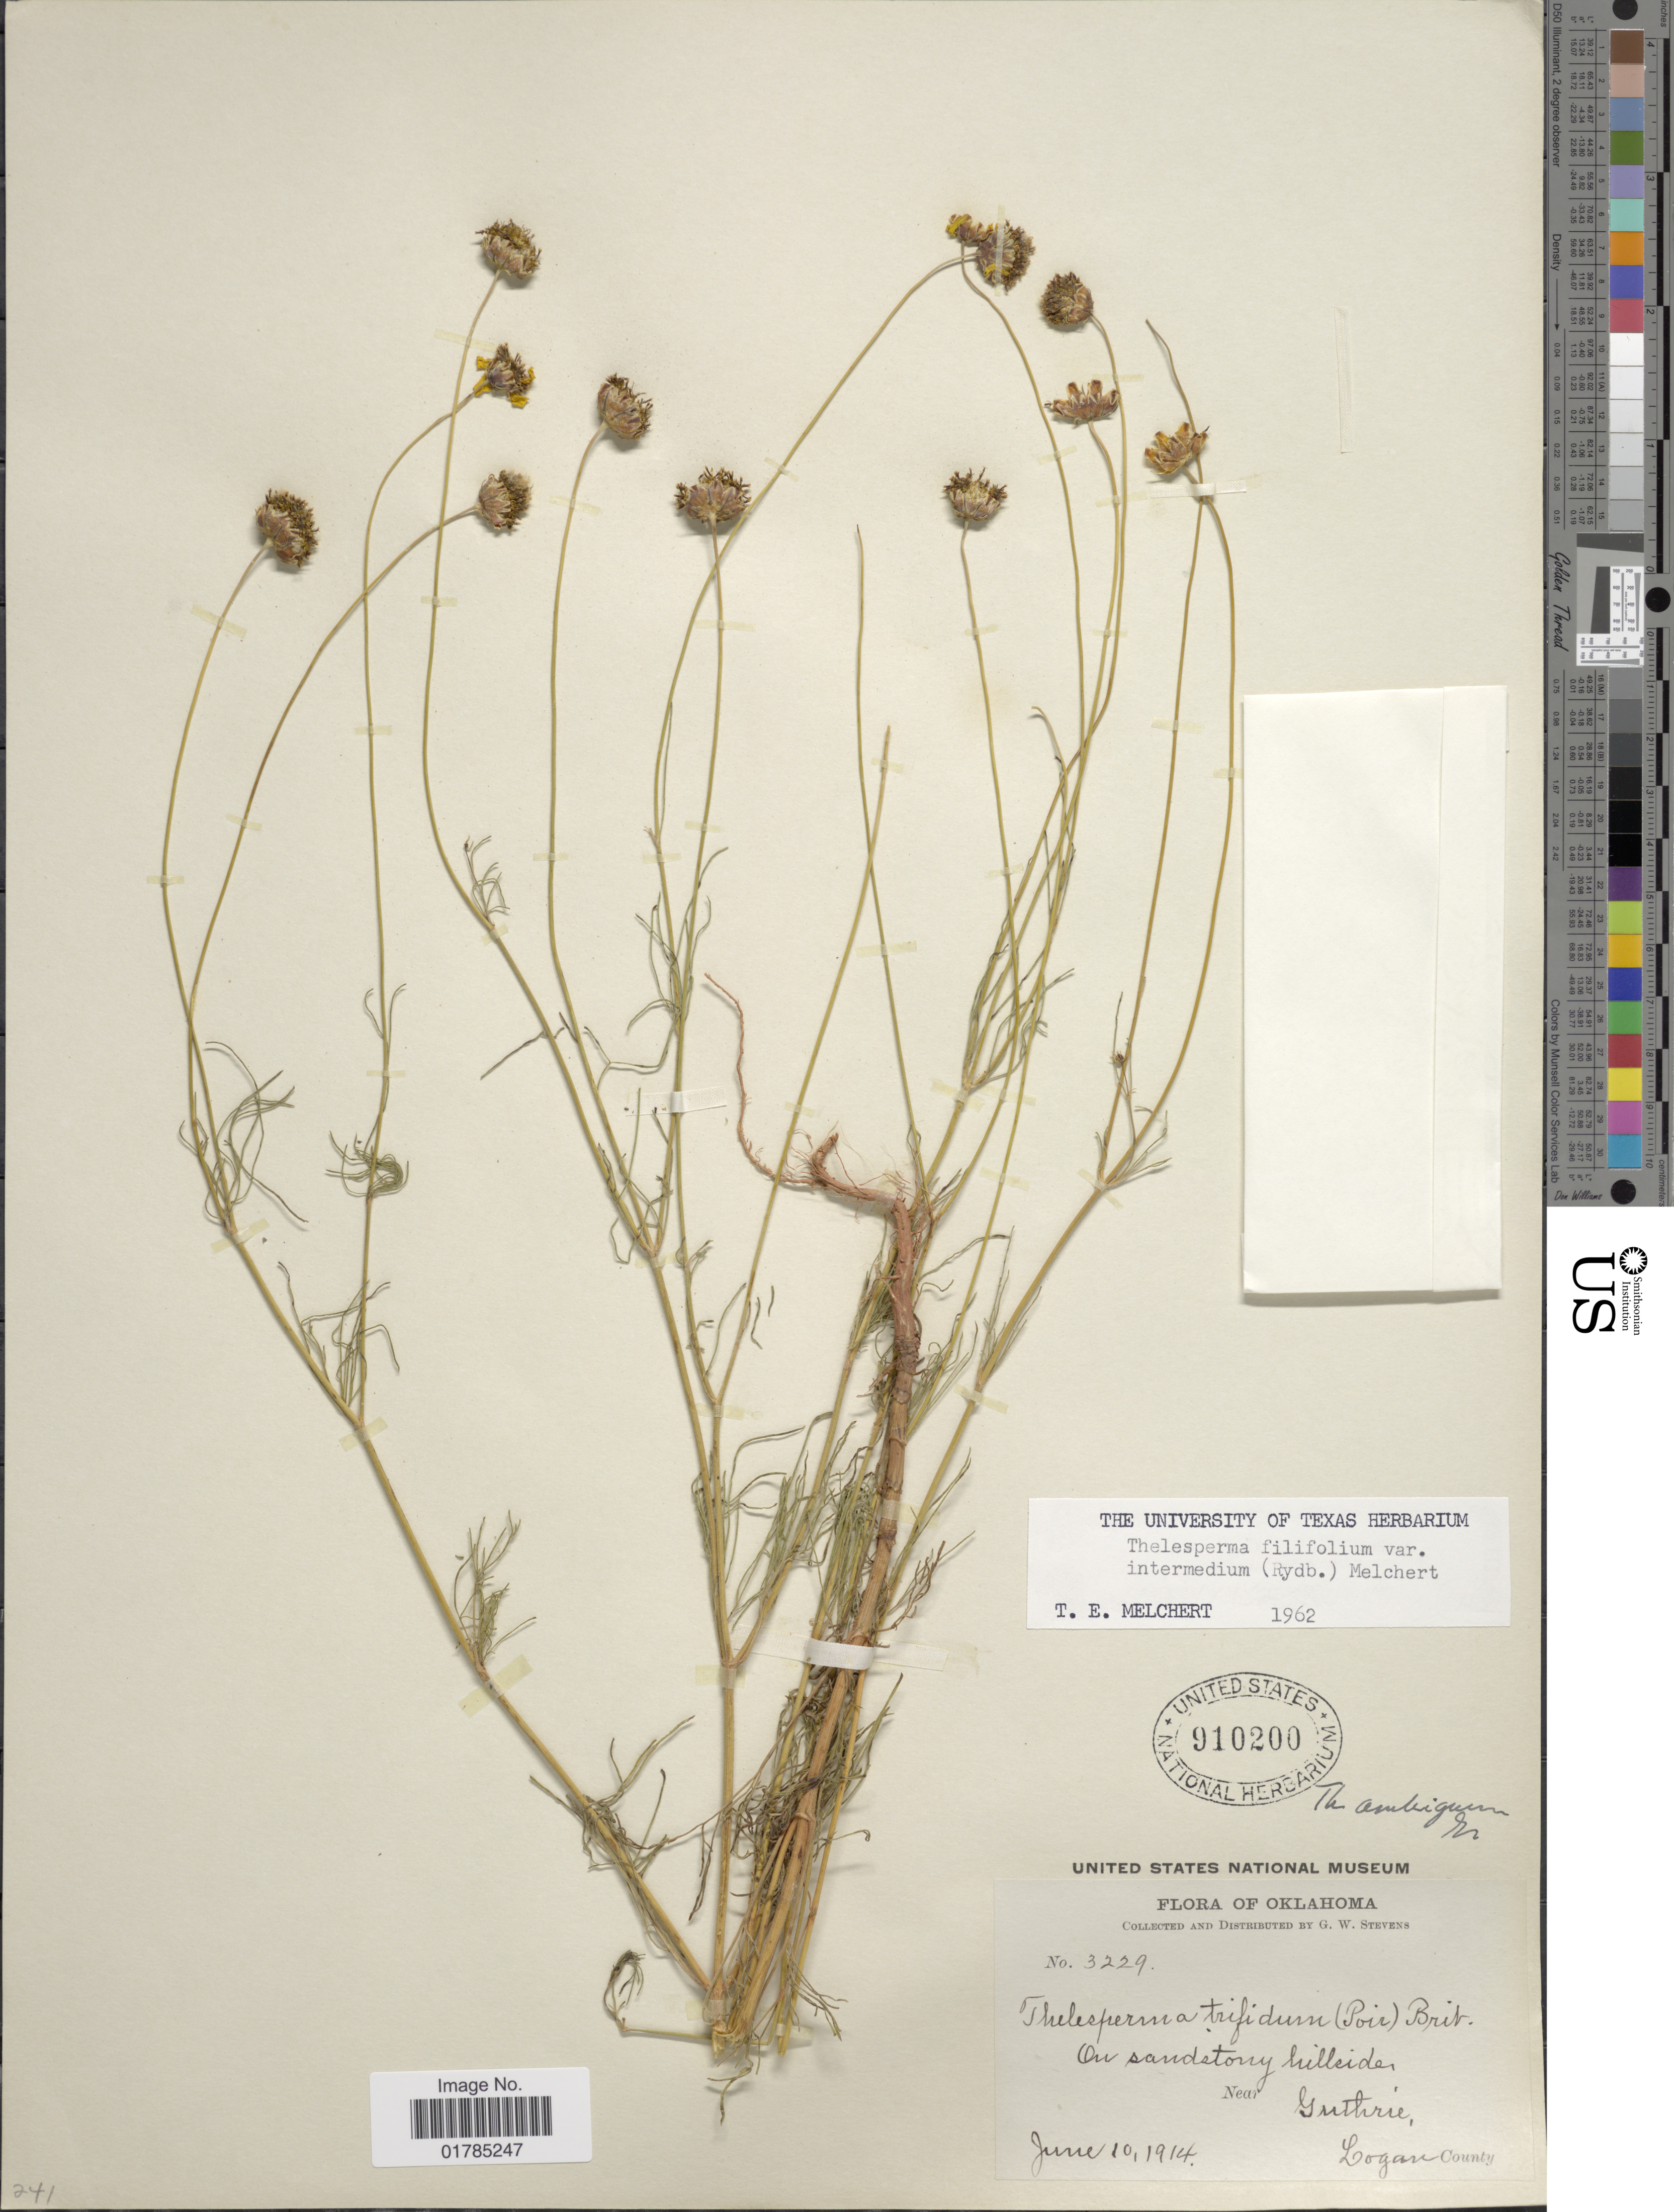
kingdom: Plantae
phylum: Tracheophyta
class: Magnoliopsida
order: Asterales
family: Asteraceae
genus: Thelesperma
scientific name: Thelesperma filifolium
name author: (Hook.) A. Gray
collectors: G. W. Stevens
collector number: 3229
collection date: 1914-06-10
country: United States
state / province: Oklahoma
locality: Near Guthrie, Logan County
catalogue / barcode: US 910200